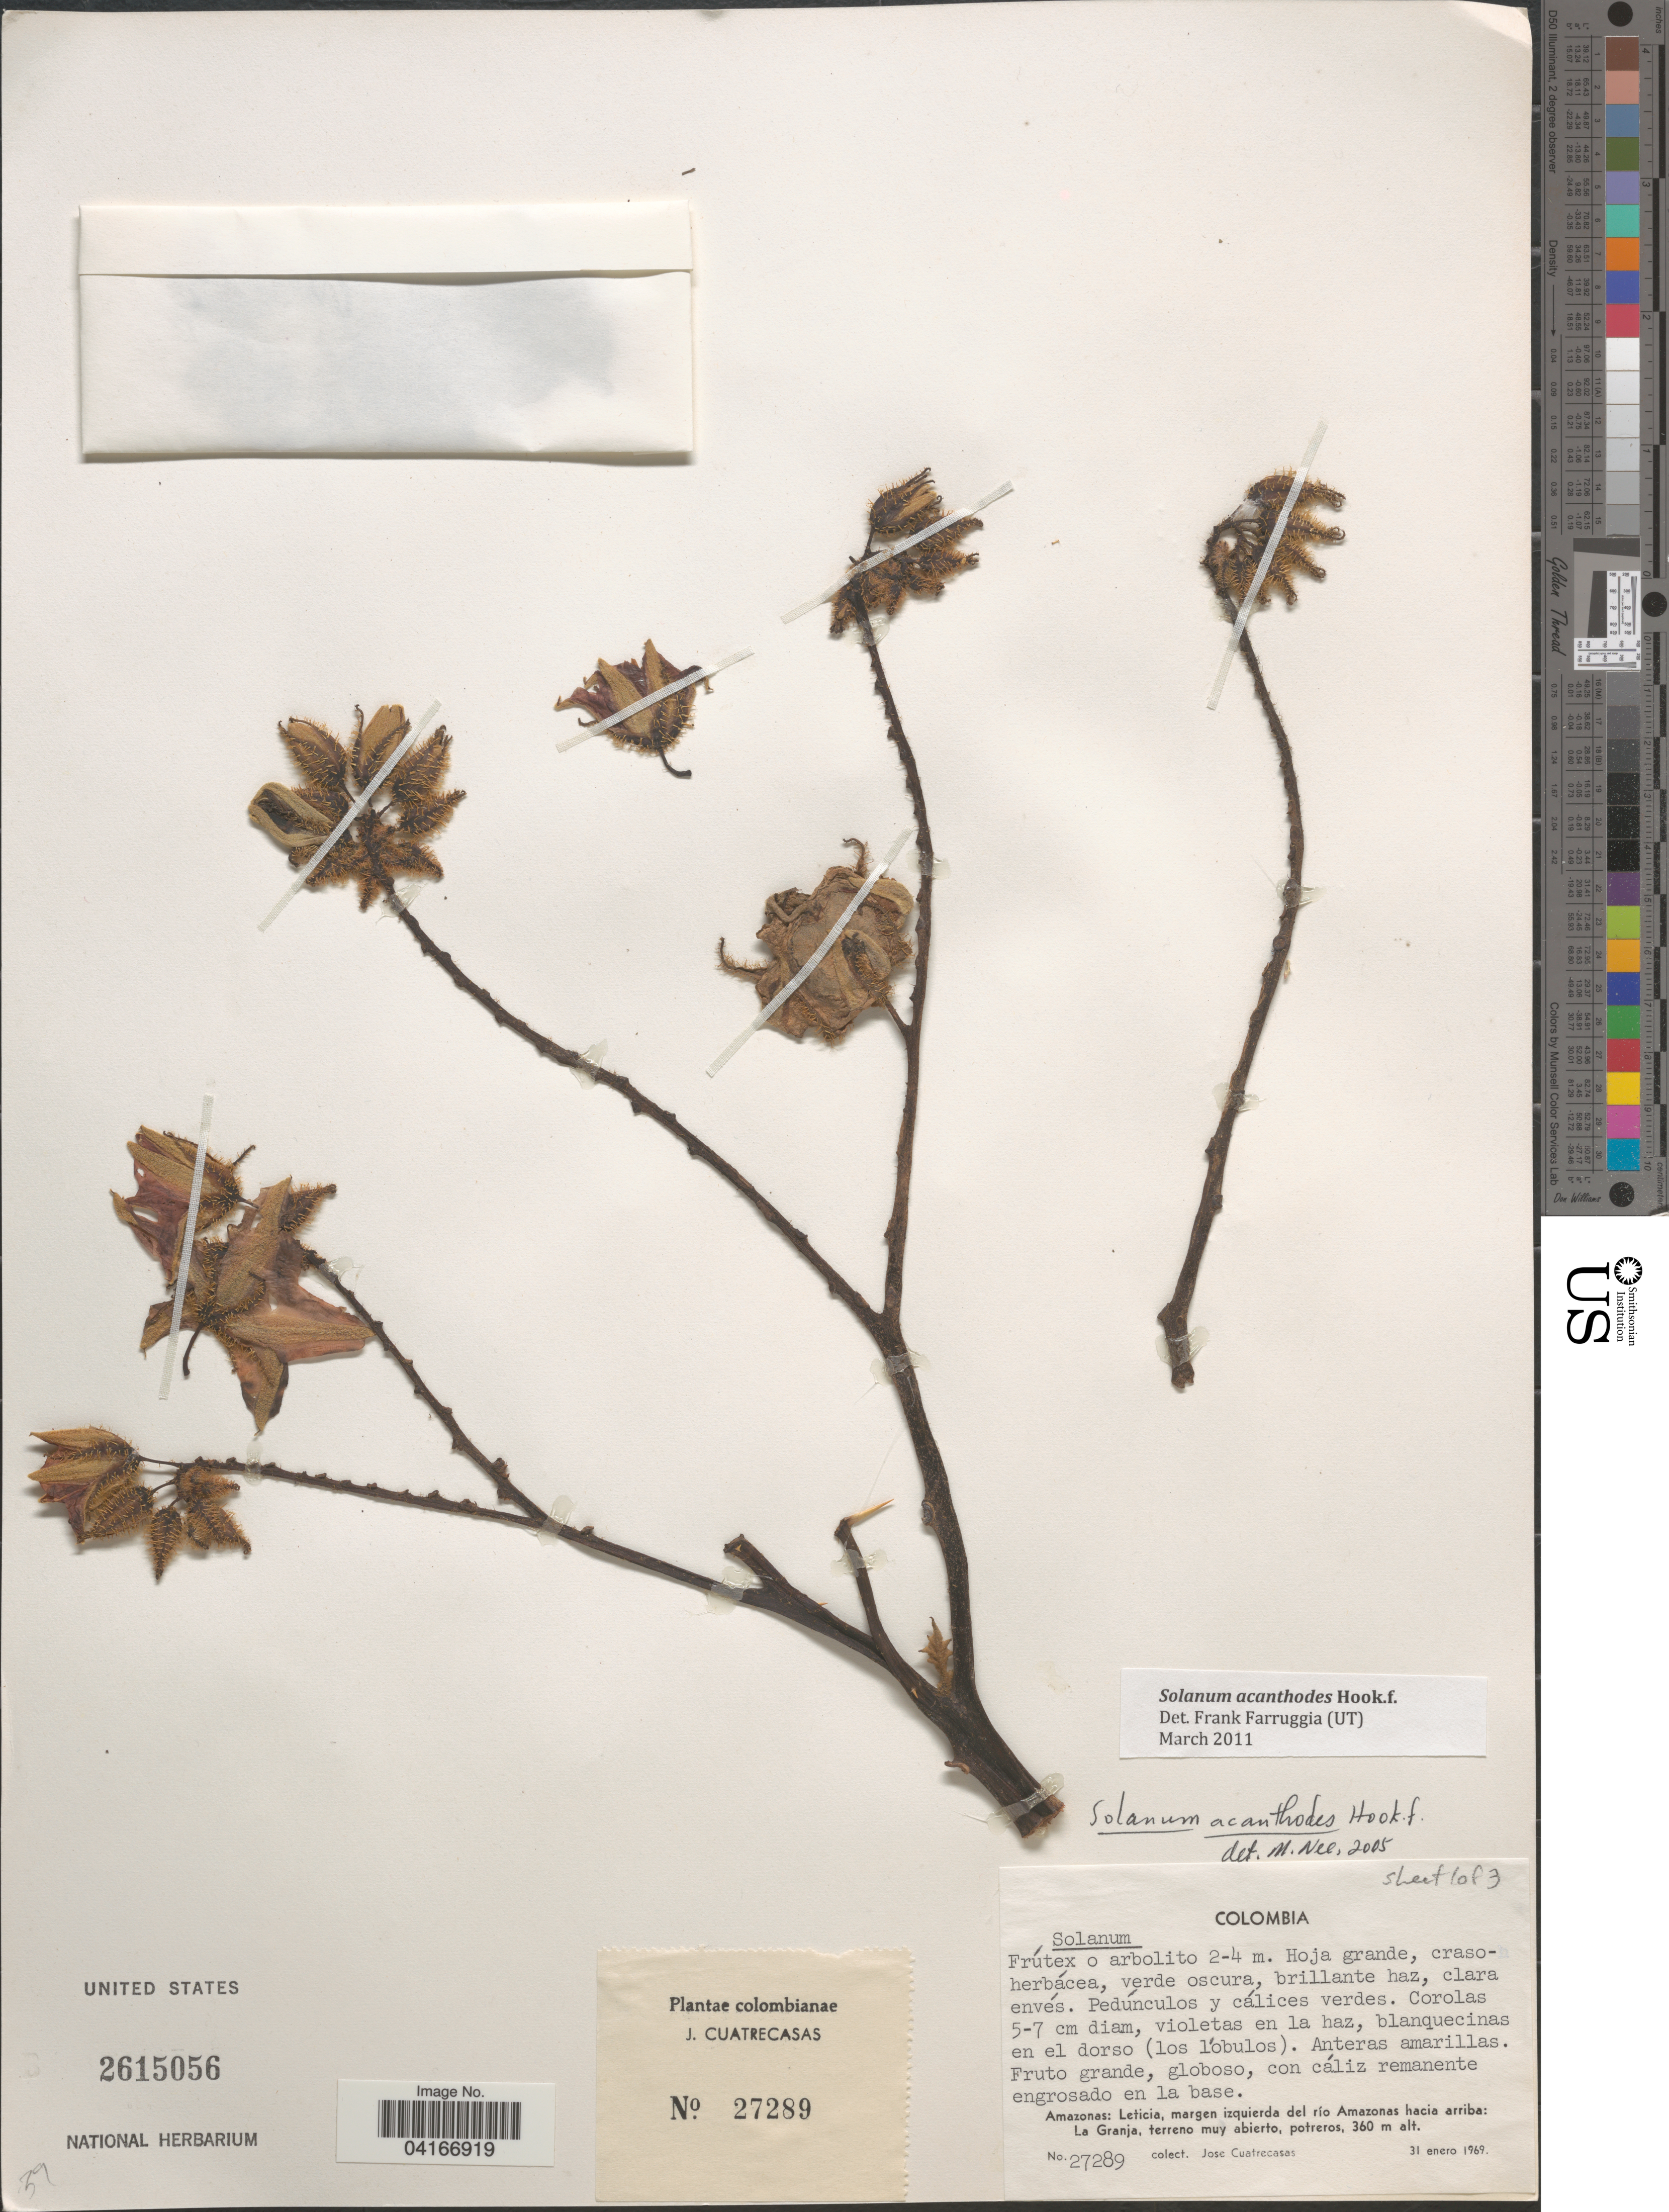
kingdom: Plantae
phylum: Tracheophyta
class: Magnoliopsida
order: Solanales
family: Solanaceae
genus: Solanum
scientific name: Solanum acanthodes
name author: Hook. f.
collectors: J. Cuatrecasas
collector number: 27289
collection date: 1969-01-31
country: Colombia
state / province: Amazônas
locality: Leticia, margen izquierda del río Amazonas hacia arriba: La Granja.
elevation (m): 360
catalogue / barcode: US 2615056